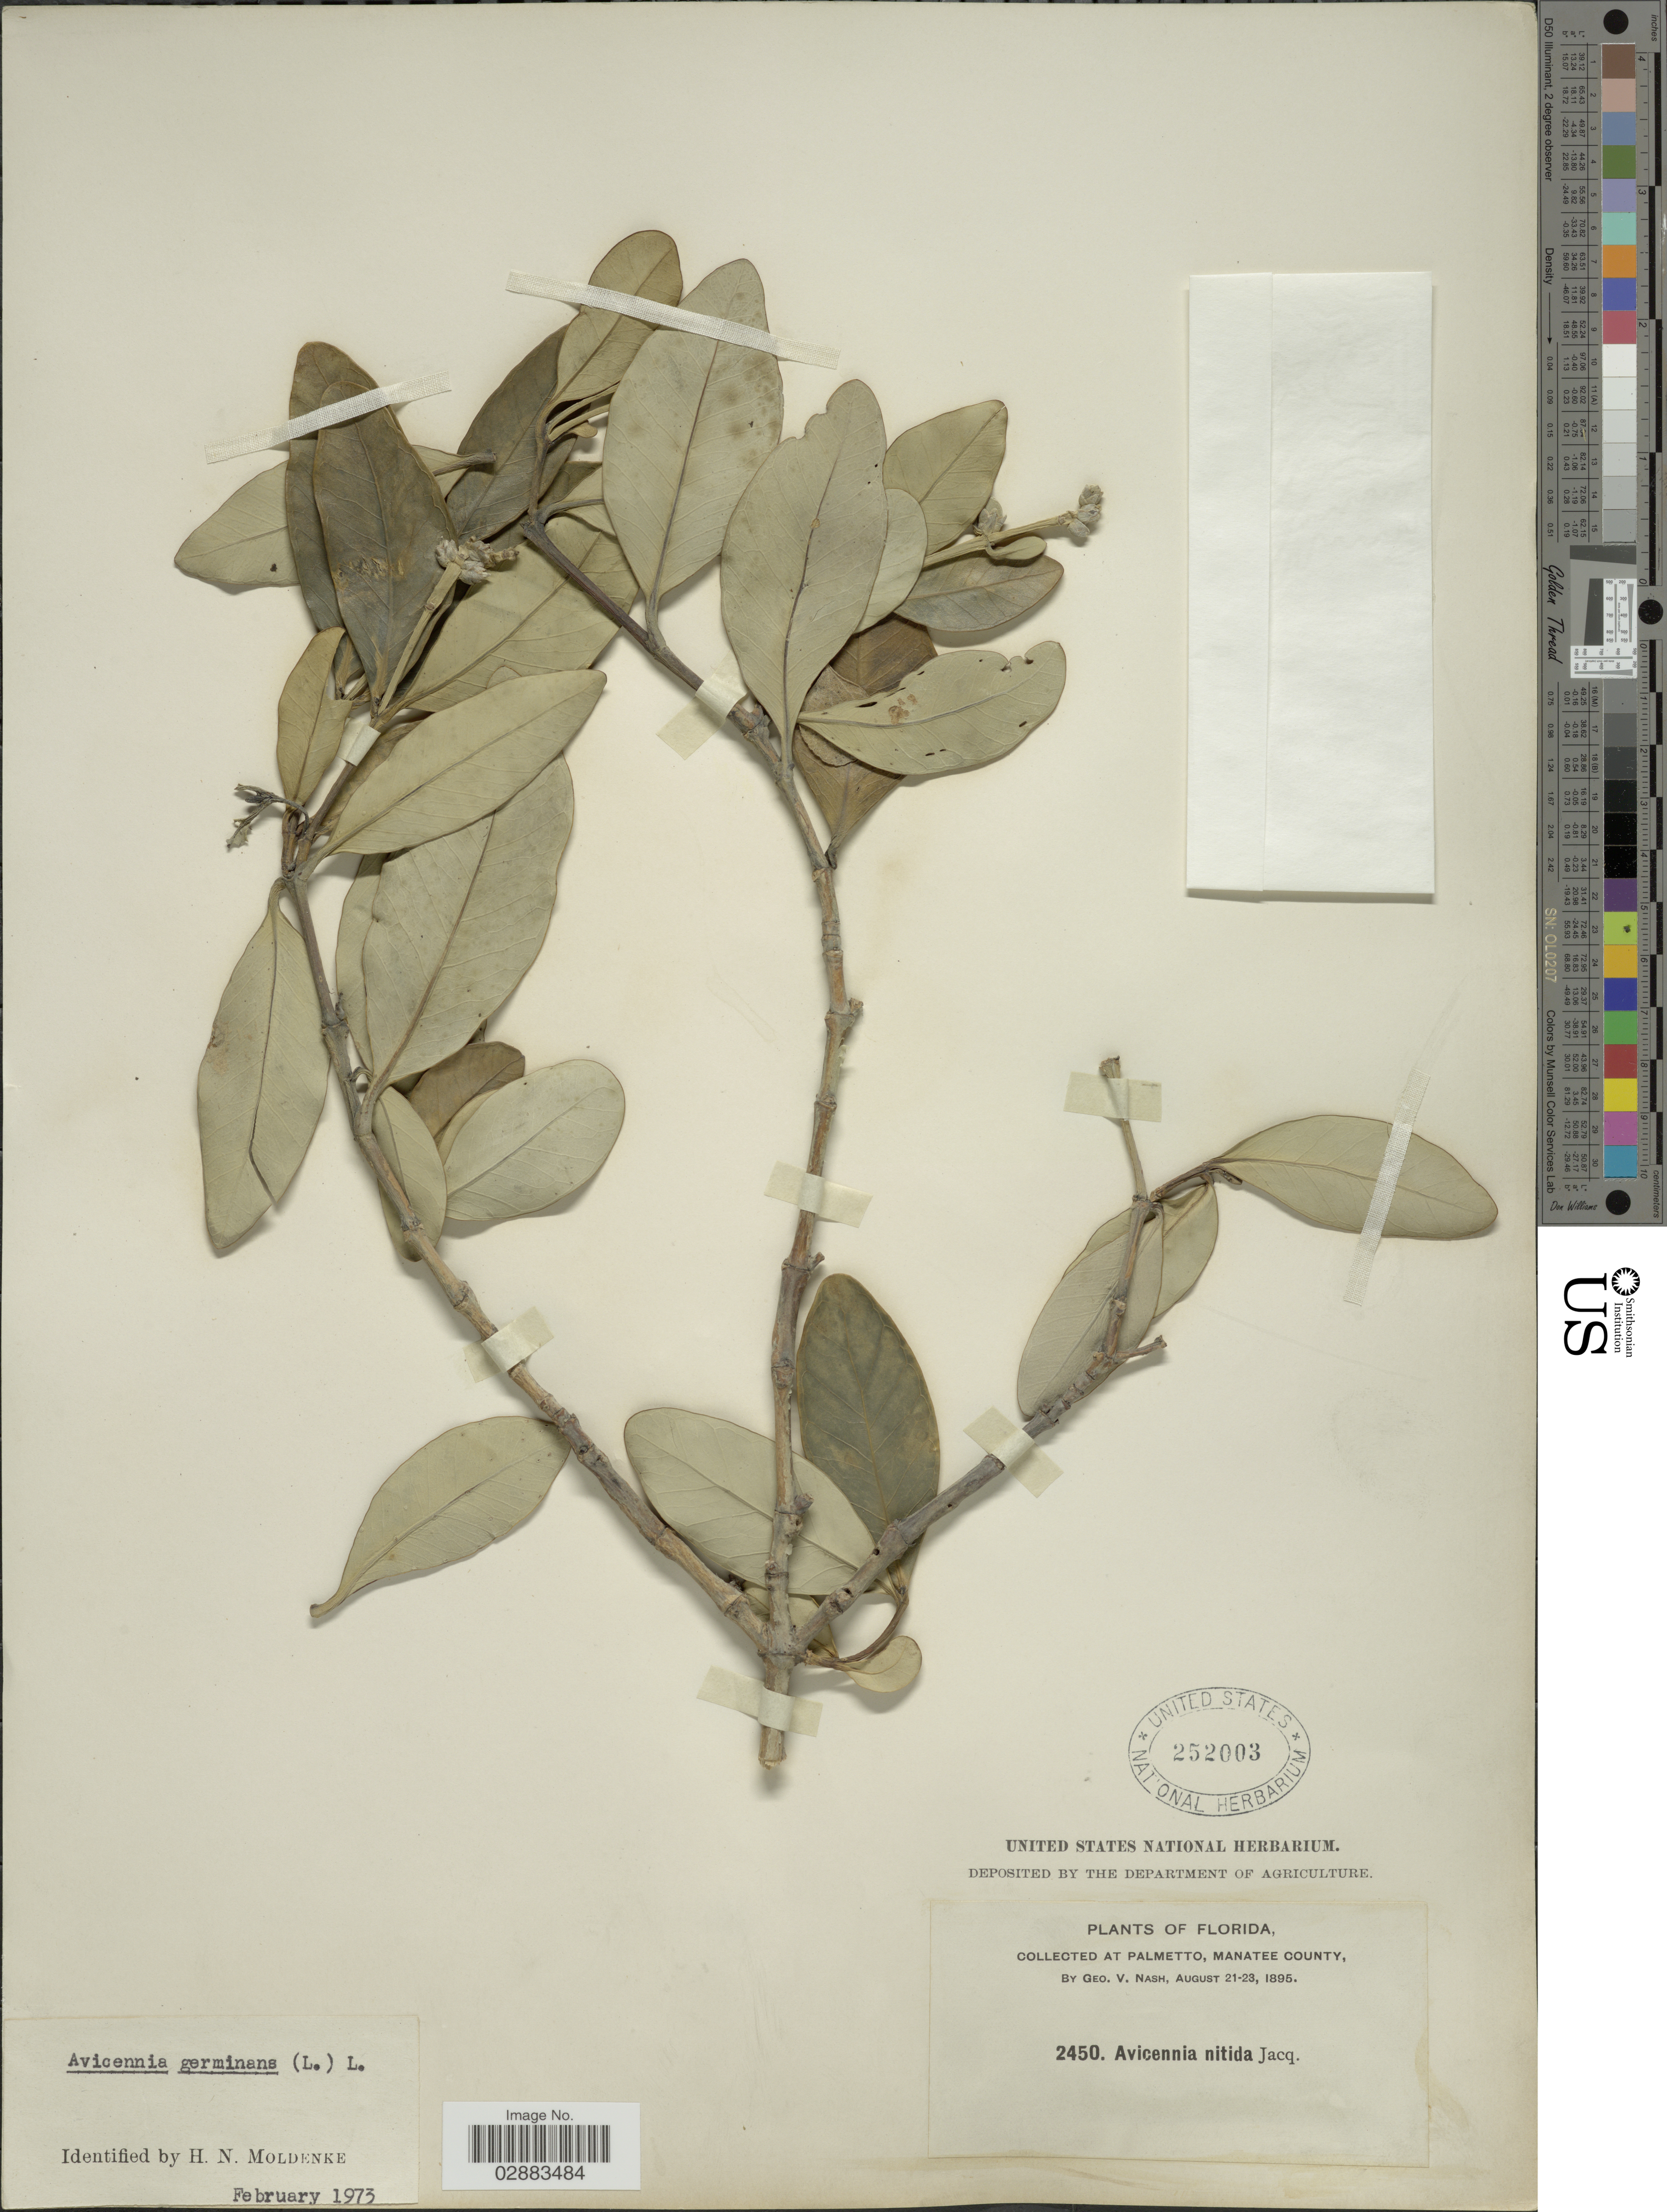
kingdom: Plantae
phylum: Tracheophyta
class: Magnoliopsida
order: Lamiales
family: Acanthaceae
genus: Avicennia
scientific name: Avicennia germinans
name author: (L.) L.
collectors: G. V. Nash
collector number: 2450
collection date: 1895-08-21/1895-08-23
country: United States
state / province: Florida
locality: Palmetto, Manatee County.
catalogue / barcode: US 252003